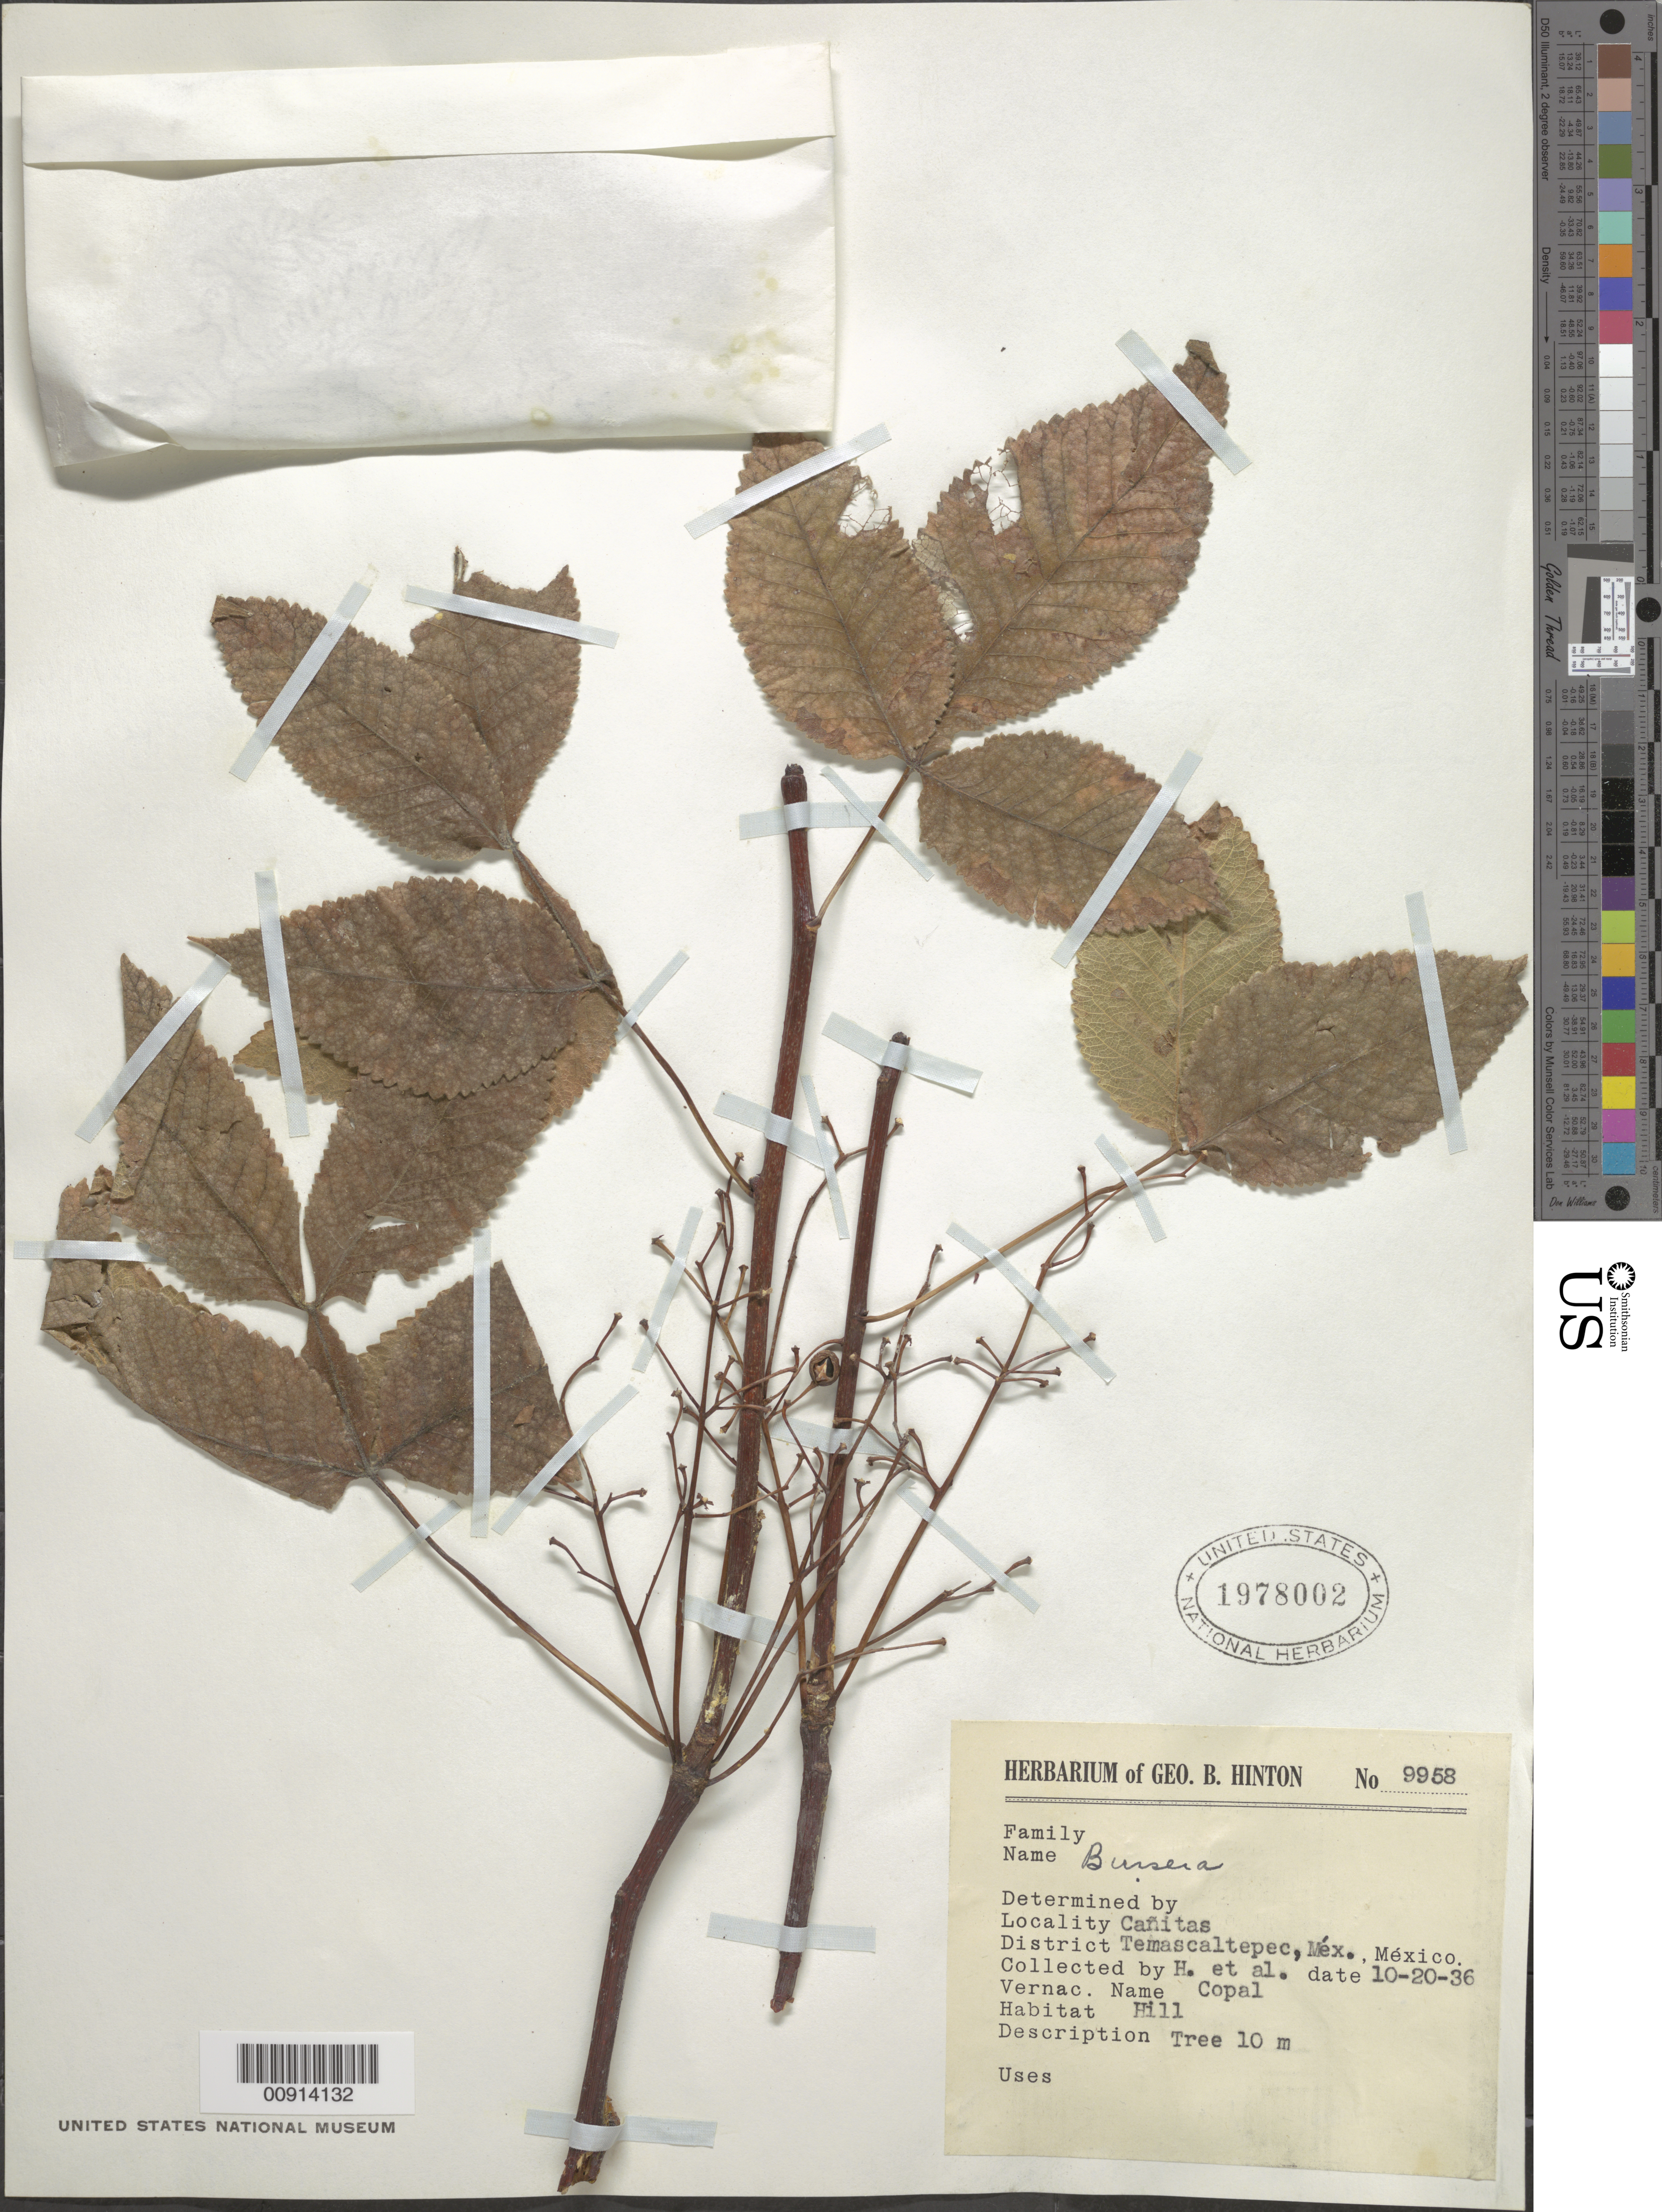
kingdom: Plantae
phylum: Tracheophyta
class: Magnoliopsida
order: Sapindales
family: Burseraceae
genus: Bursera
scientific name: Bursera sp.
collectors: G. B. Hinton & et al.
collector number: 9958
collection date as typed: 20 Oct 1936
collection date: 1936-10-20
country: Mexico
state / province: México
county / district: Temascaltepec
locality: Cañitas, District Temascaltepec, State of México.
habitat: Hill.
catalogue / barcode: US 1978002